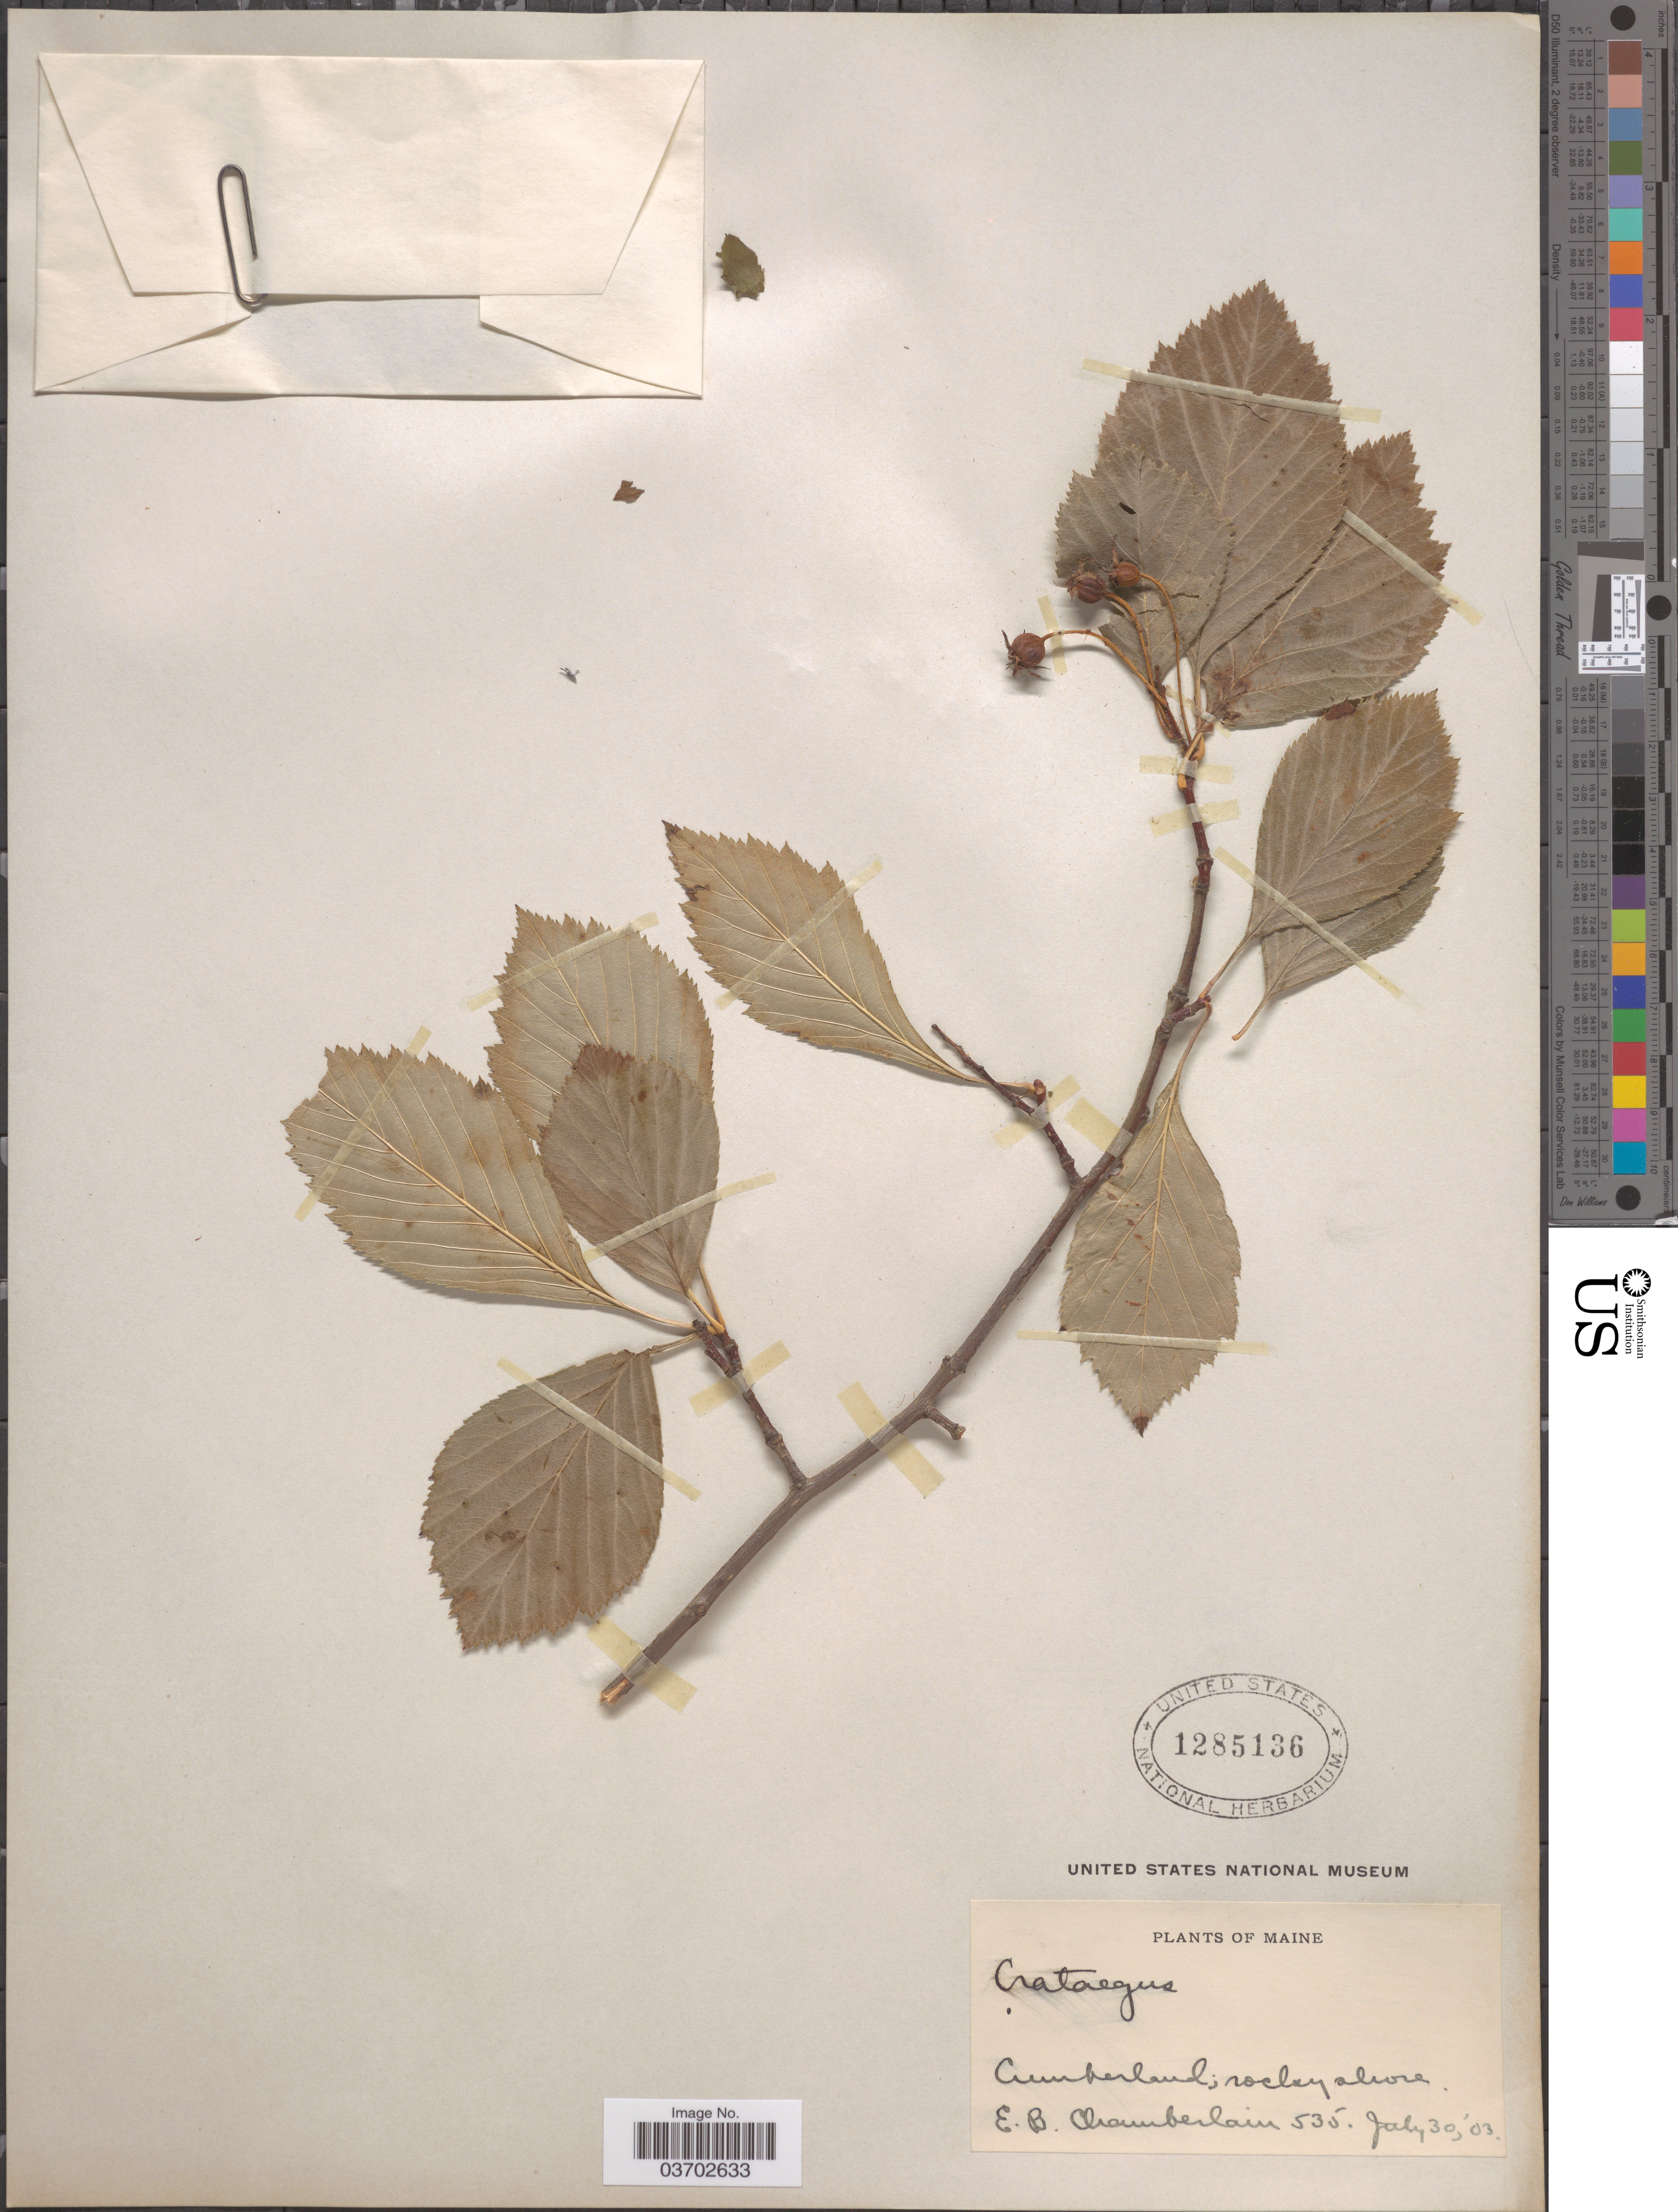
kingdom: Plantae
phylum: Tracheophyta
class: Magnoliopsida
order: Rosales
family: Rosaceae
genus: Crataegus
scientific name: Crataegus sp.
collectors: E. Chamberlain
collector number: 535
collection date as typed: Transcribed d/m/y: 30/7/3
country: United States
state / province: Maine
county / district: Cumberland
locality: Cumberland; rocky shore.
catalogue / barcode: US 1285136